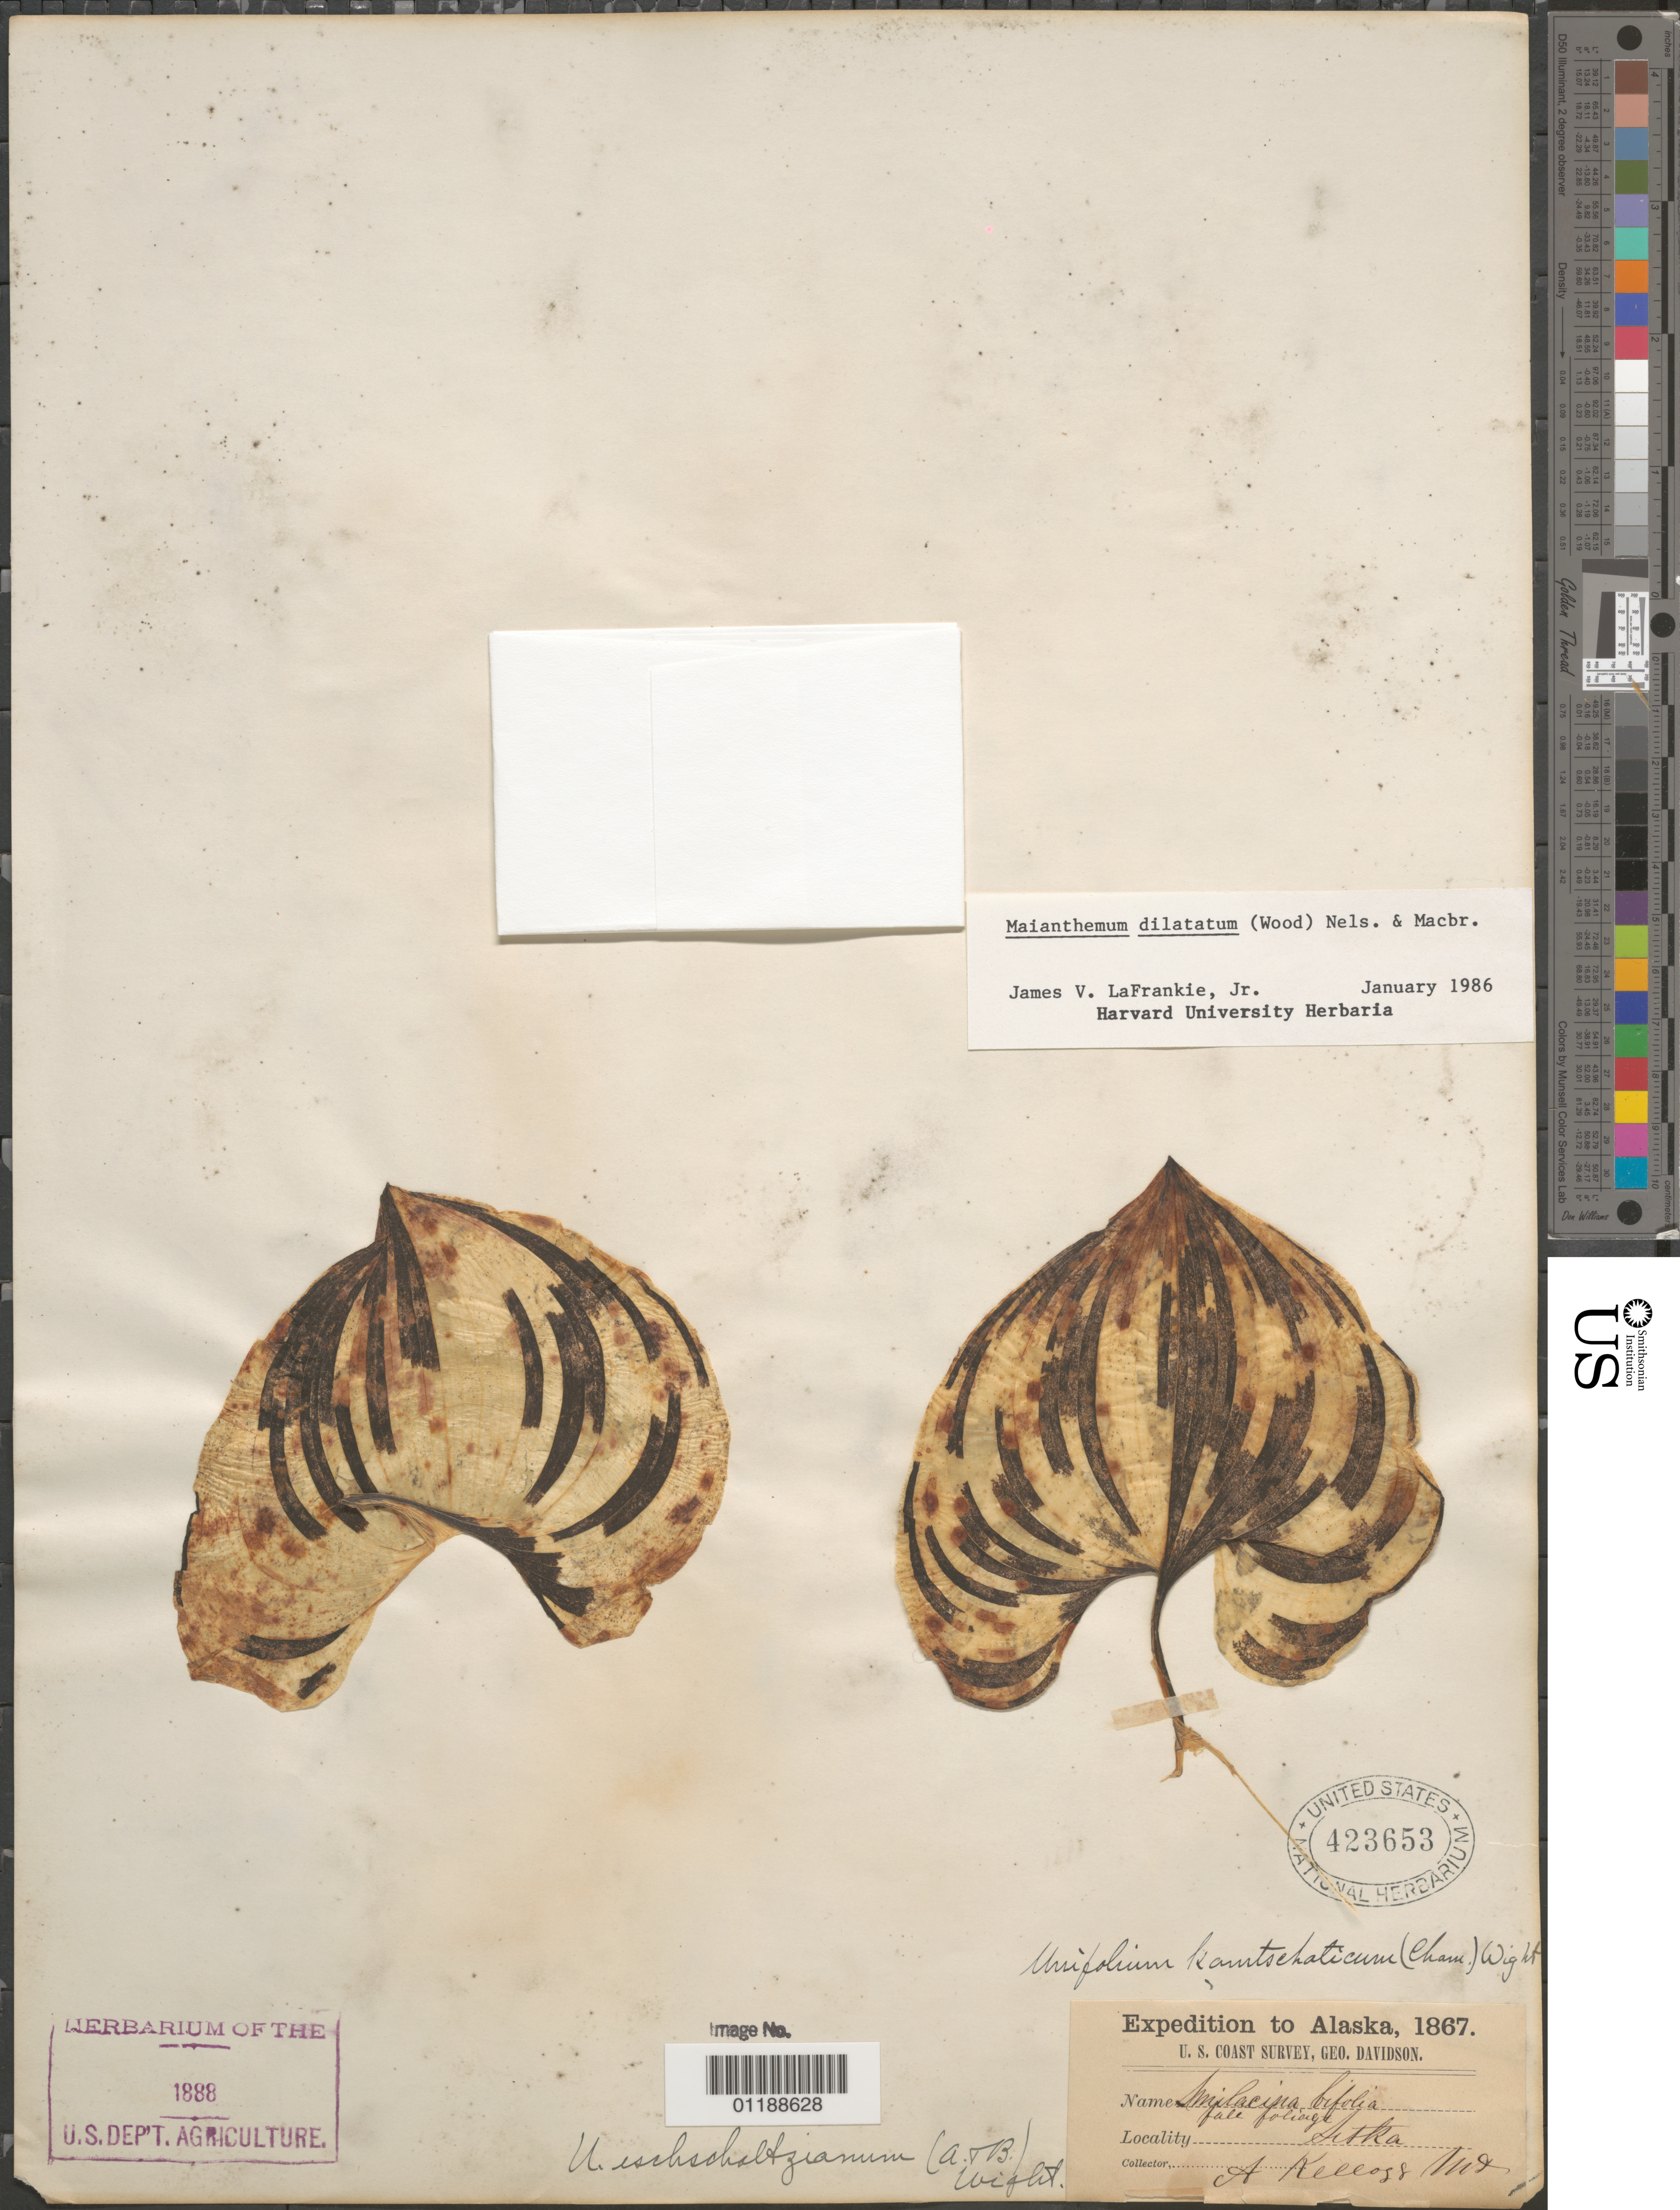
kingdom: Plantae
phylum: Tracheophyta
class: Liliopsida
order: Asparagales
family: Asparagaceae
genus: Maianthemum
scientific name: Maianthemum dilatatum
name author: (Alph. Wood) A. Nelson & J.F. Macbr.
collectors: -- Kellogg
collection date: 1867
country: United States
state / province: Alaska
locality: Sitka.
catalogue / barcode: US 423653